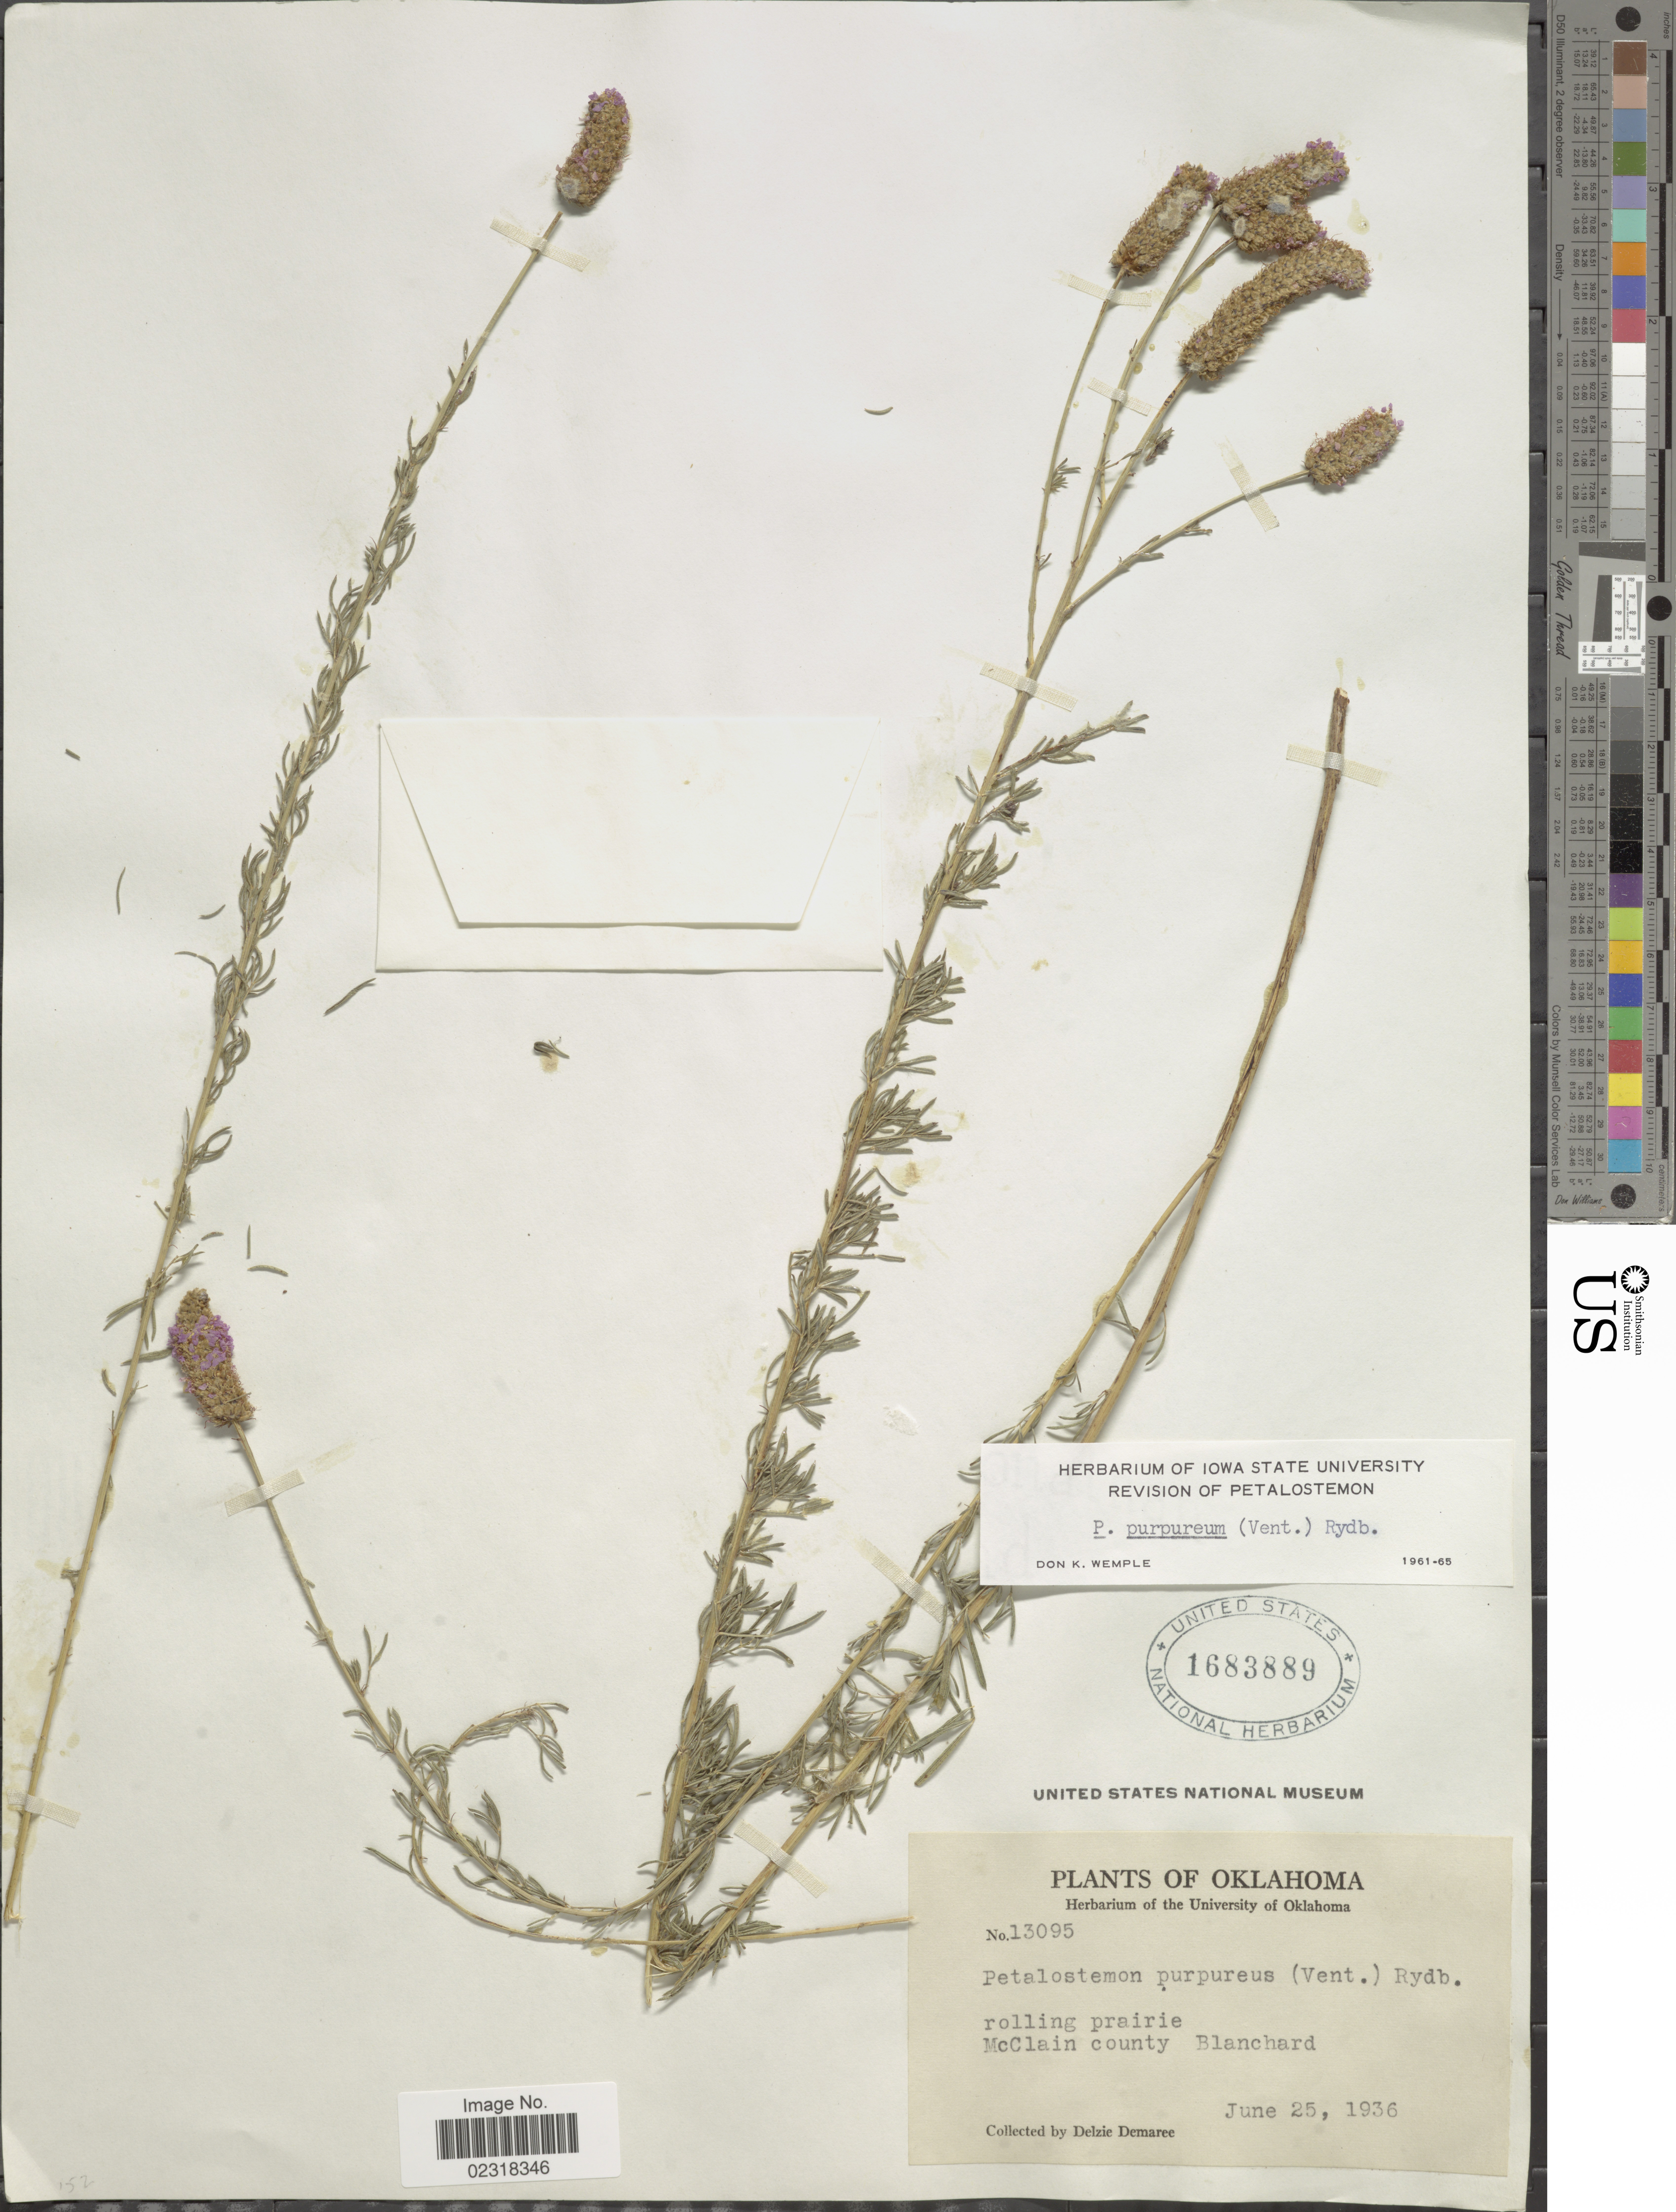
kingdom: Plantae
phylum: Tracheophyta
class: Magnoliopsida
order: Fabales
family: Fabaceae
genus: Dalea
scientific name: Dalea purpurea var. purpurea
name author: Vent.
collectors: D. Demaree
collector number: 13095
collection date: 1936-06-25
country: United States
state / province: Oklahoma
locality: Rolling prairie, McClain county Blanchard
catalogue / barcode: US 1683889